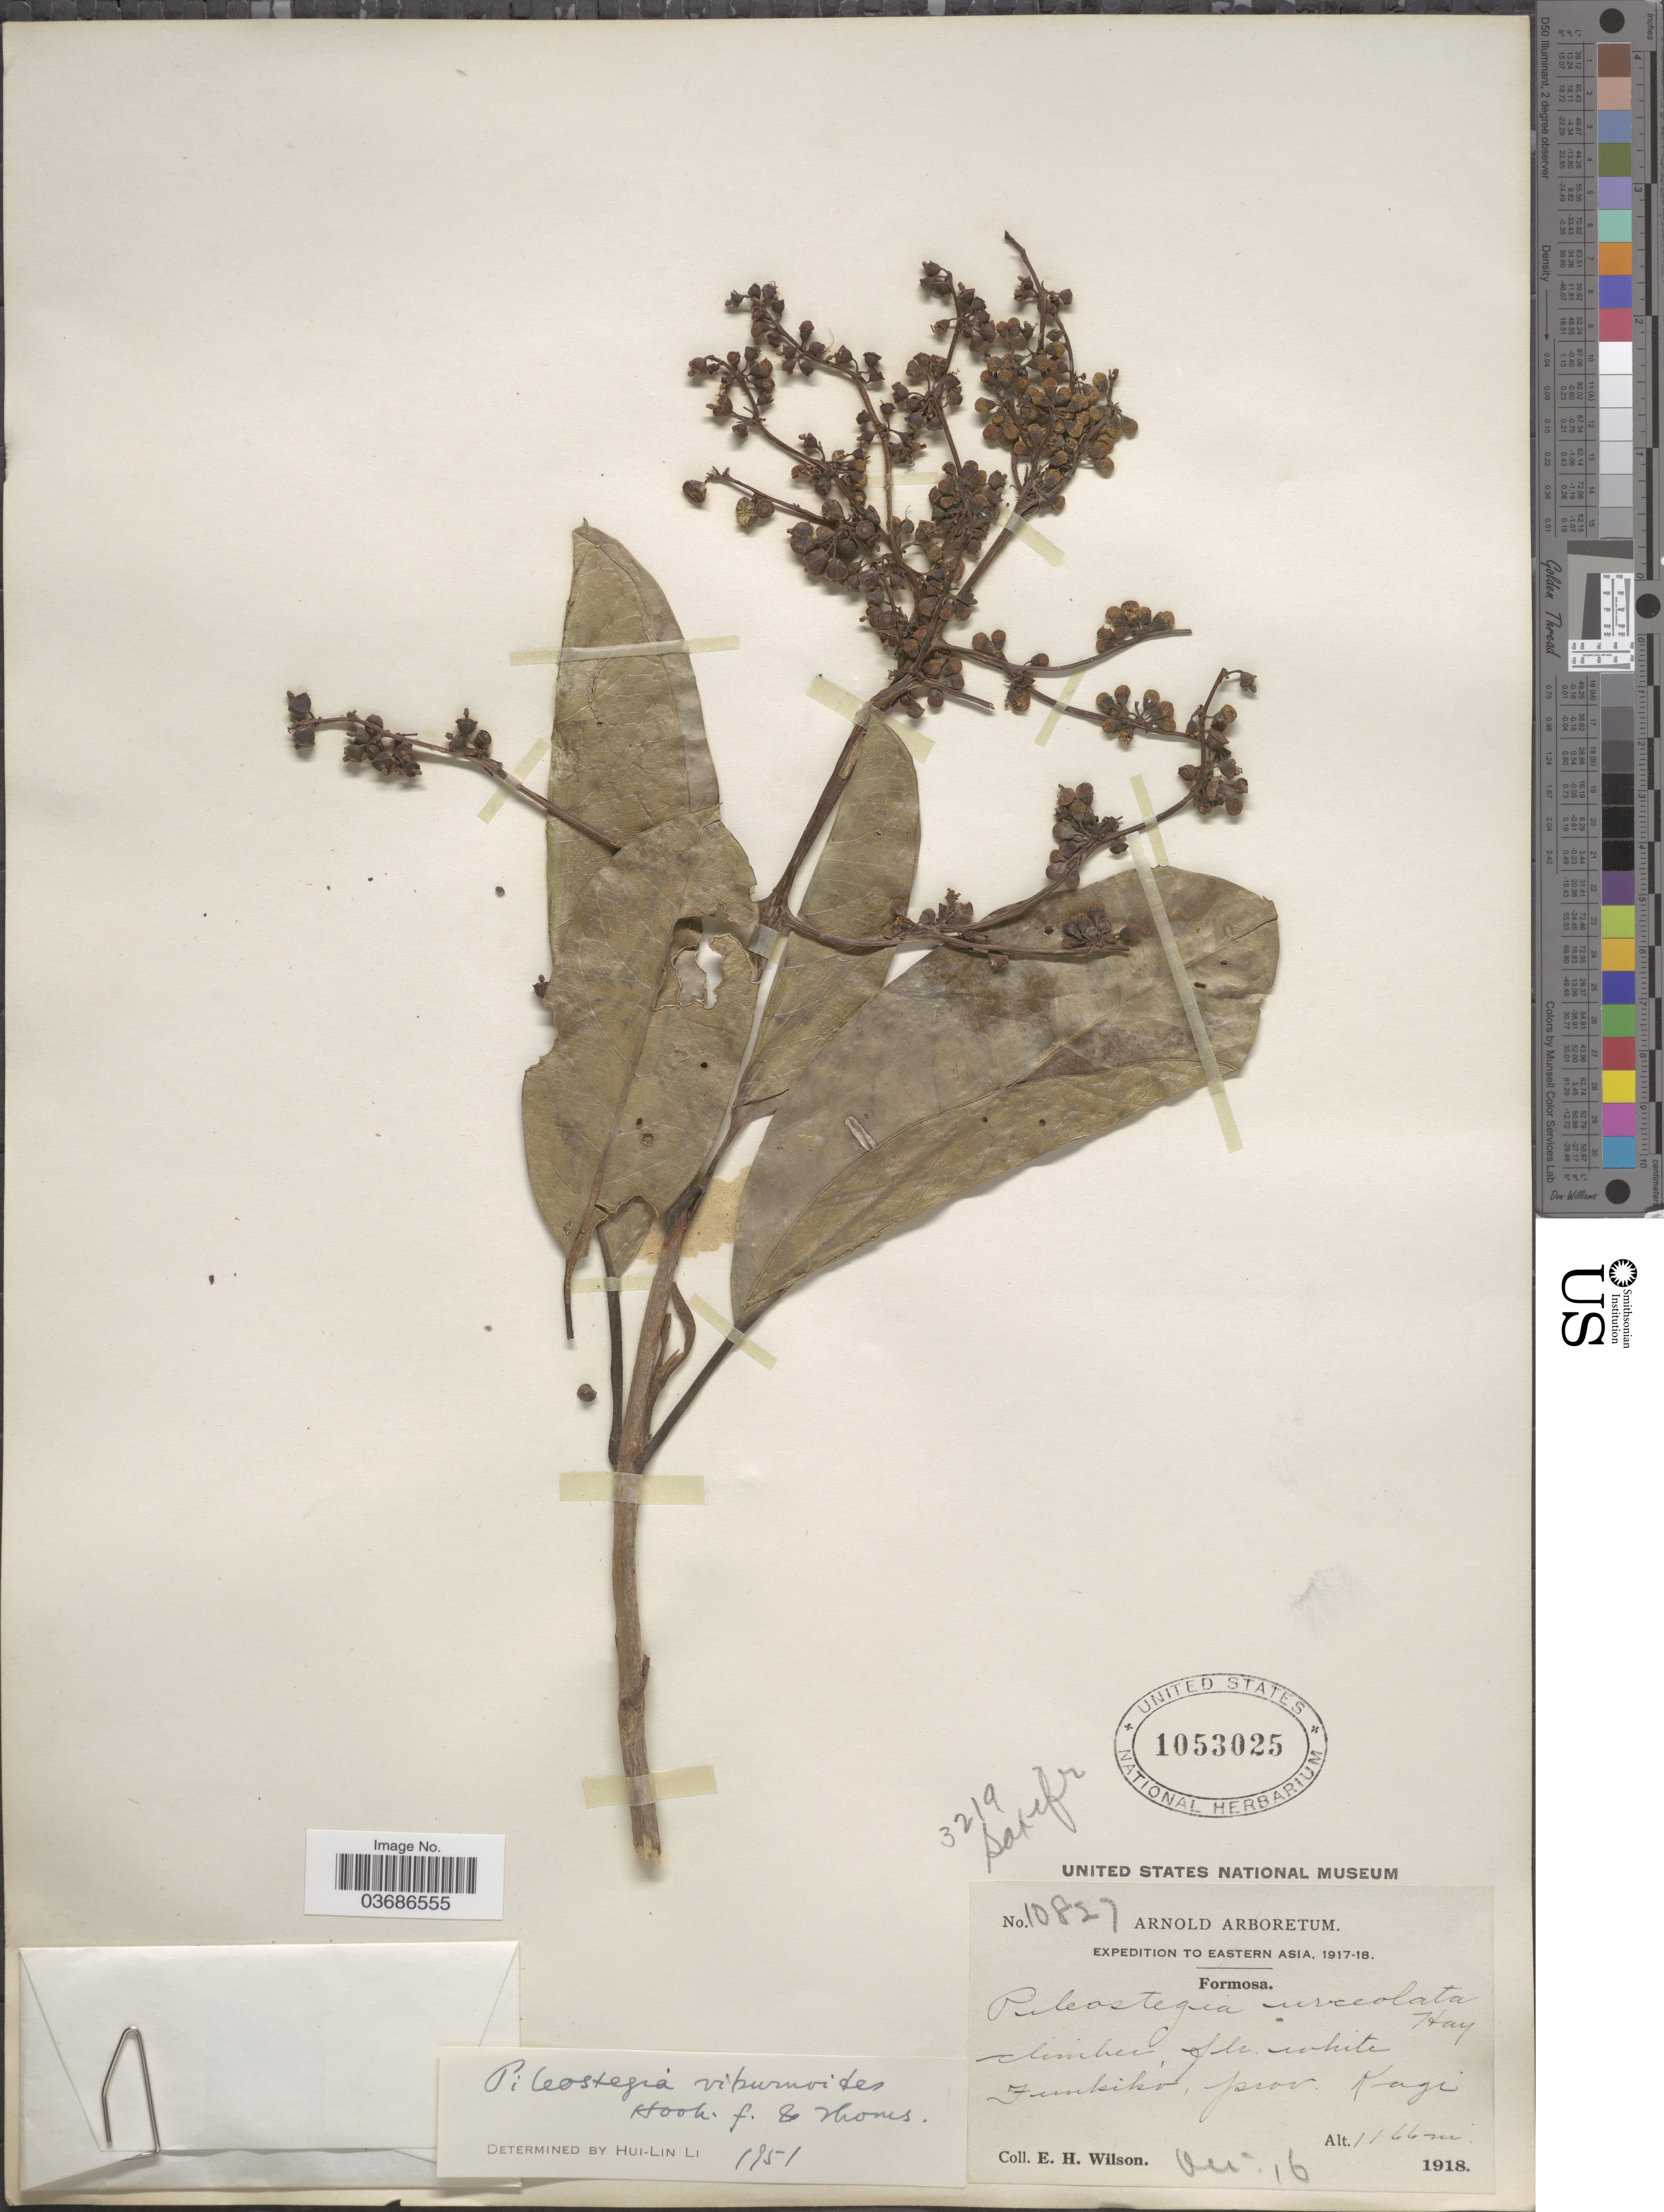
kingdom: Plantae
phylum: Tracheophyta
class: Magnoliopsida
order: Cornales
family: Hydrangeaceae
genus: Hydrangea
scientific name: Hydrangea viburnoides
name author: (Hook. f. & Thomson) Y. De Smet & Granados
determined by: Strong, Mark T., (BOT), Smithsonian Institution - National Museum of Natural History (UNITED STATES)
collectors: E. Wilson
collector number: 10827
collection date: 1918-10-16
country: Taiwan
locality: Expedition to Eastern Asia, 1917-18. Formosa. Funkiko, prov. Kagi.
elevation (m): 1166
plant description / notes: Fruit temporarily sampled for micro-CT scanning.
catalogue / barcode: US 1053025